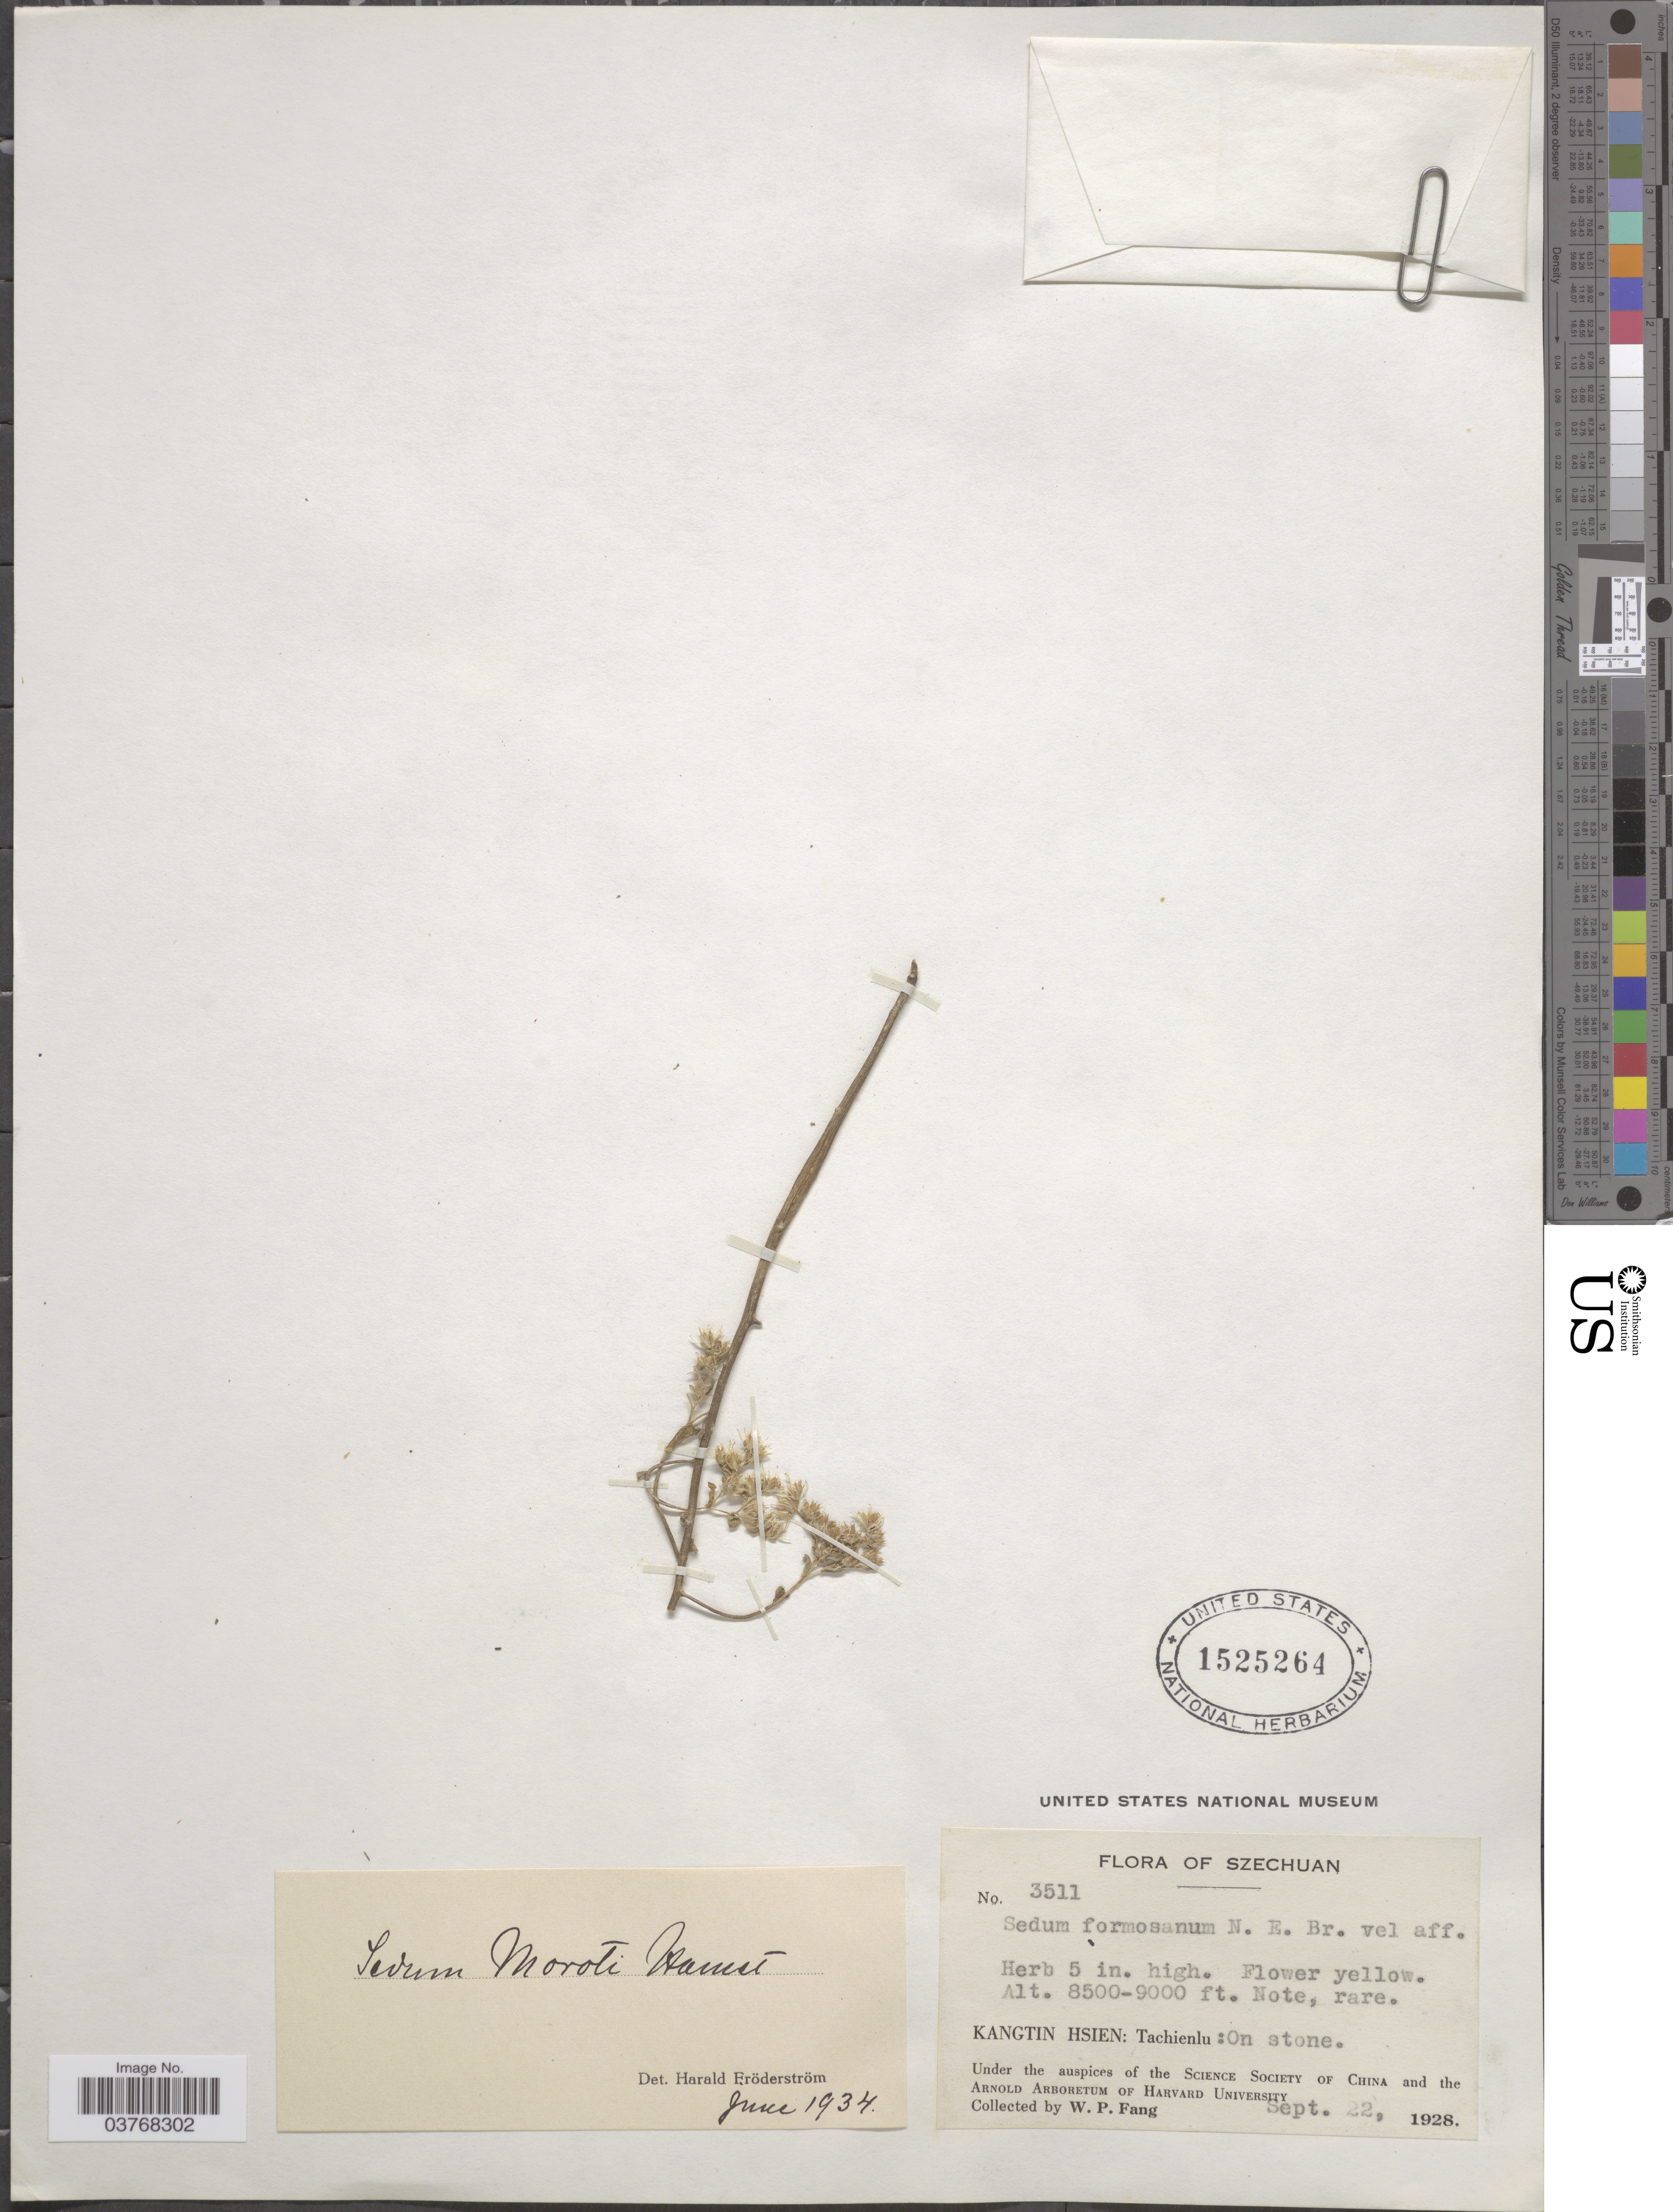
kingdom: Plantae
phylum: Tracheophyta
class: Magnoliopsida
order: Saxifragales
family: Crassulaceae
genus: Sedum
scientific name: Sedum morotii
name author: Raym.-Hamet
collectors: W. P. Fang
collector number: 3511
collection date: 1928-09-22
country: China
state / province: Sichuan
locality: Szechuan. Kangtin Hsien: Tachienlu.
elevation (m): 2591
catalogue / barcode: US 1525264